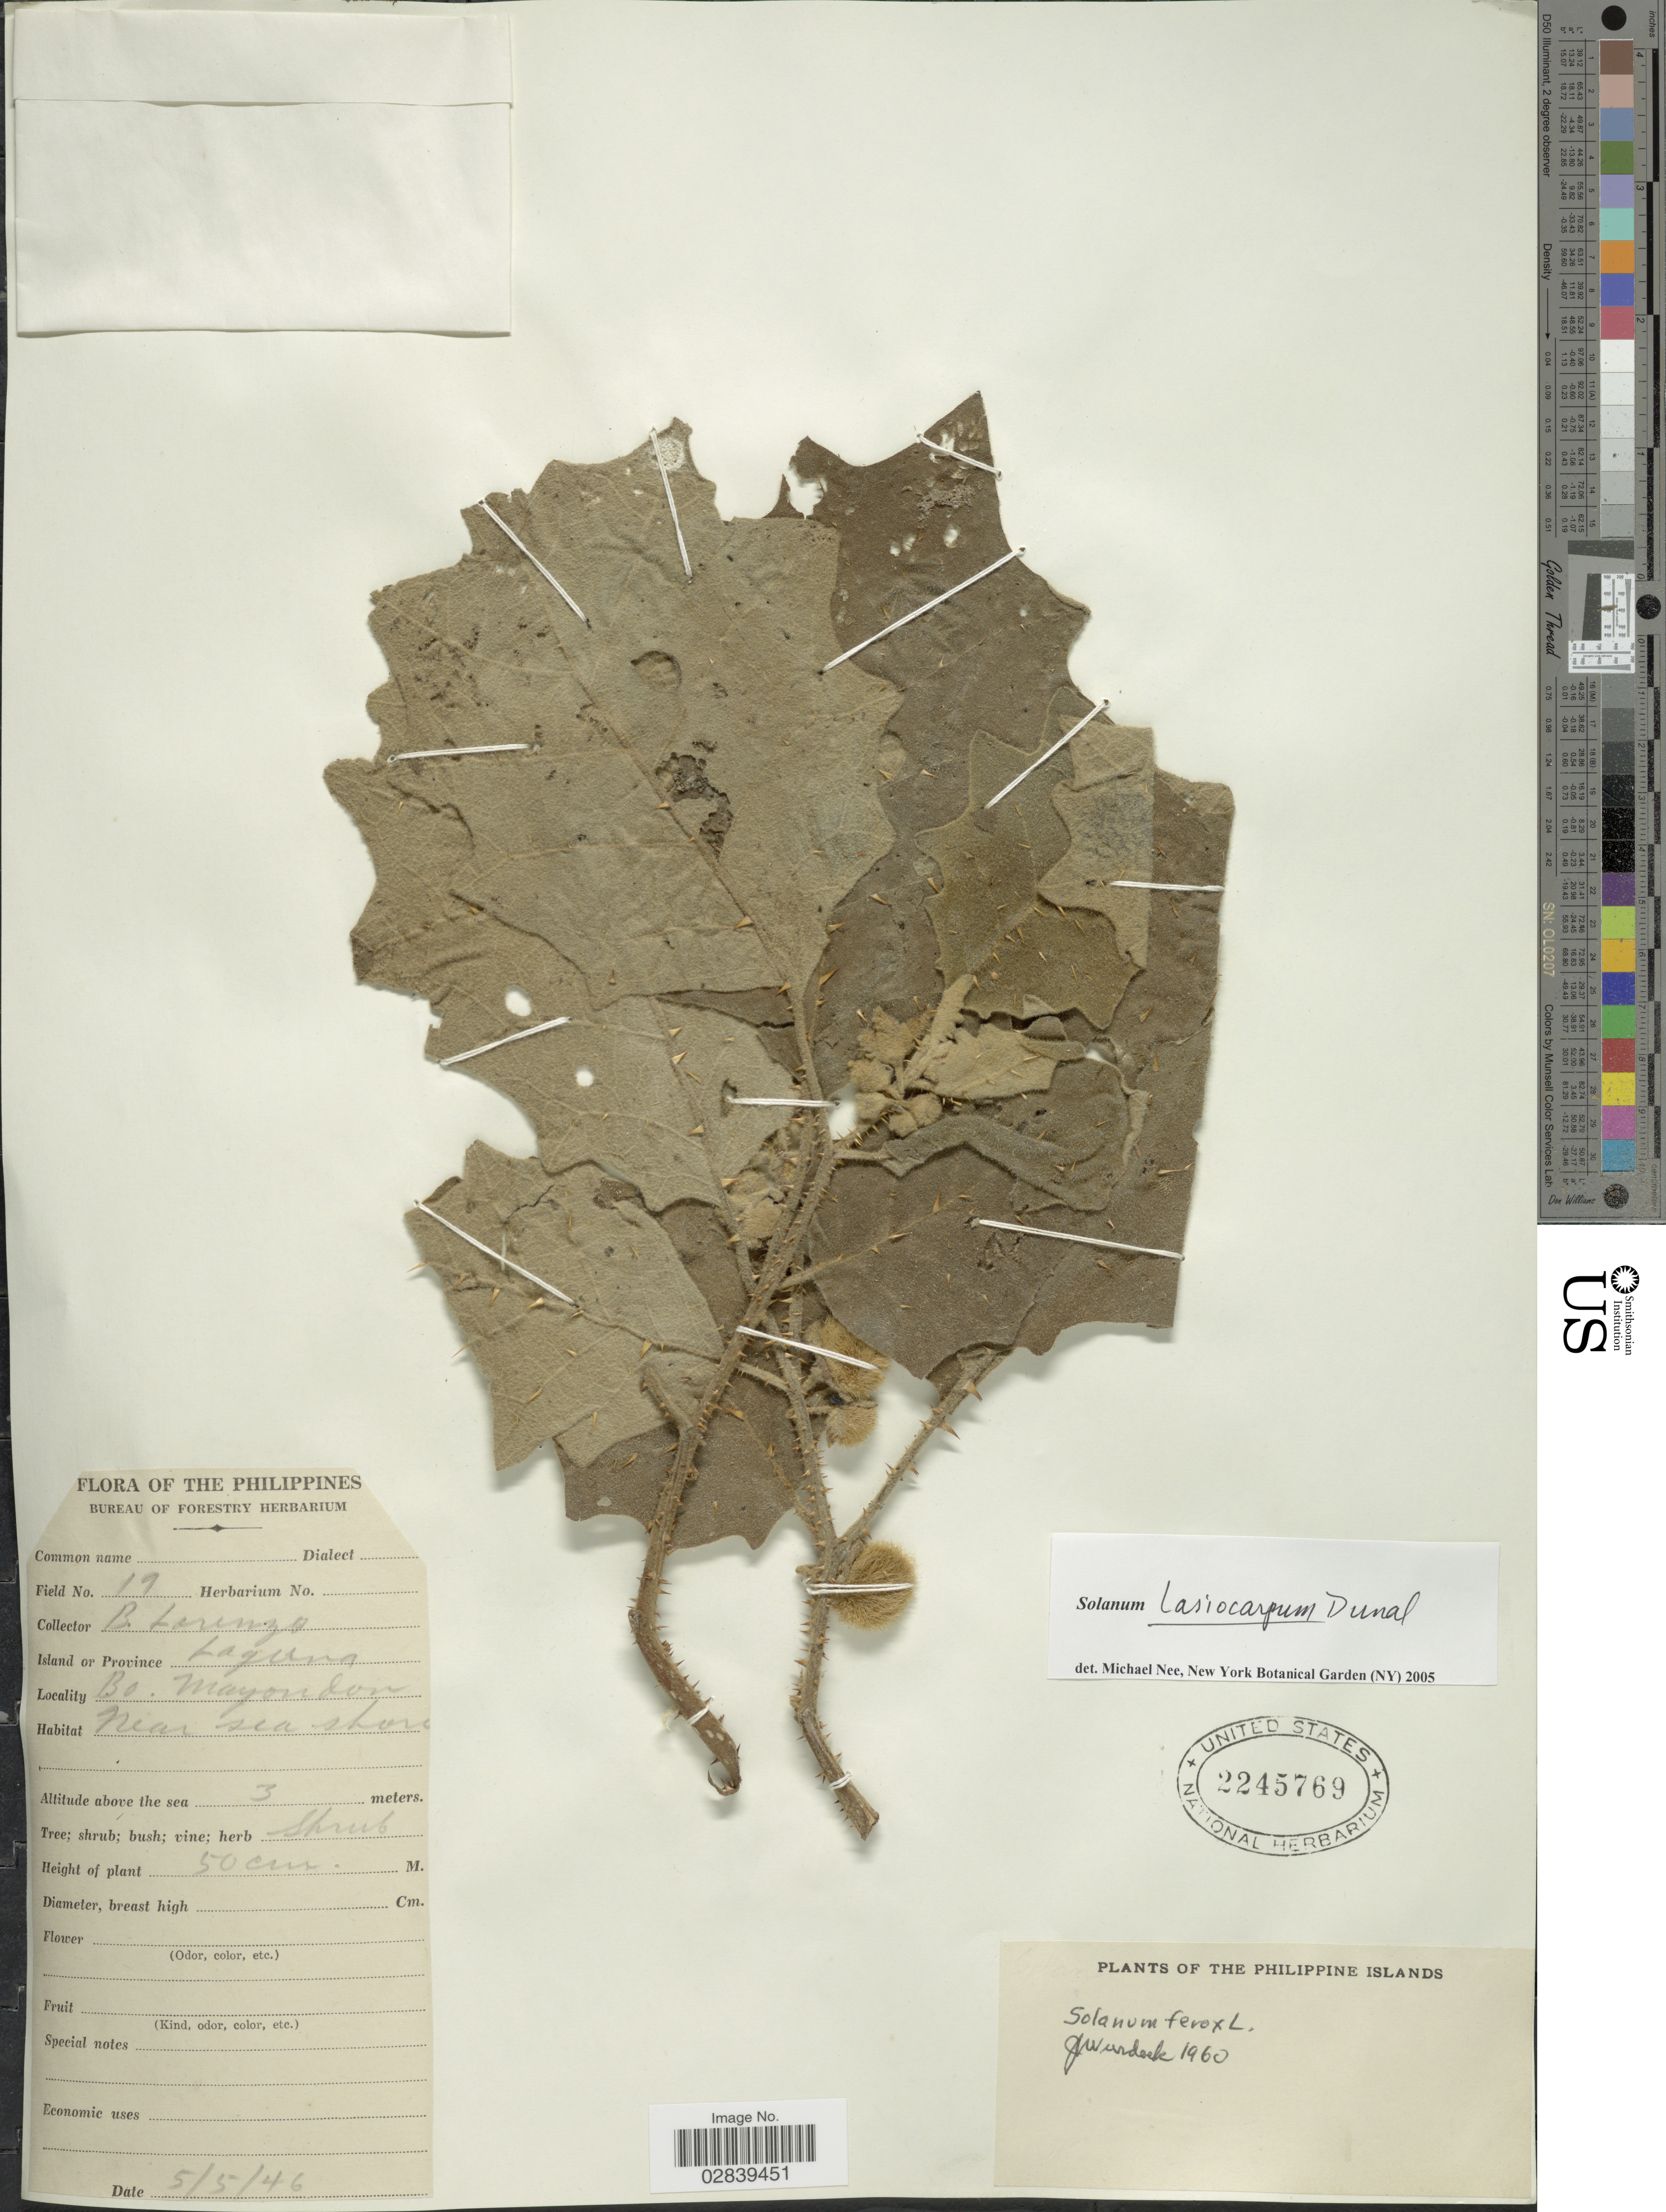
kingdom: Plantae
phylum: Tracheophyta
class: Magnoliopsida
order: Solanales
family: Solanaceae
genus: Solanum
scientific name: Solanum lasiocarpum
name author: Dunal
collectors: B. Lorenzo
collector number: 19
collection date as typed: Transcribed d/m/y: 5/5/46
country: Philippines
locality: Island or Province Laguna, Bo. Mayondon.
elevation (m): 3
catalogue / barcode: US 2245769